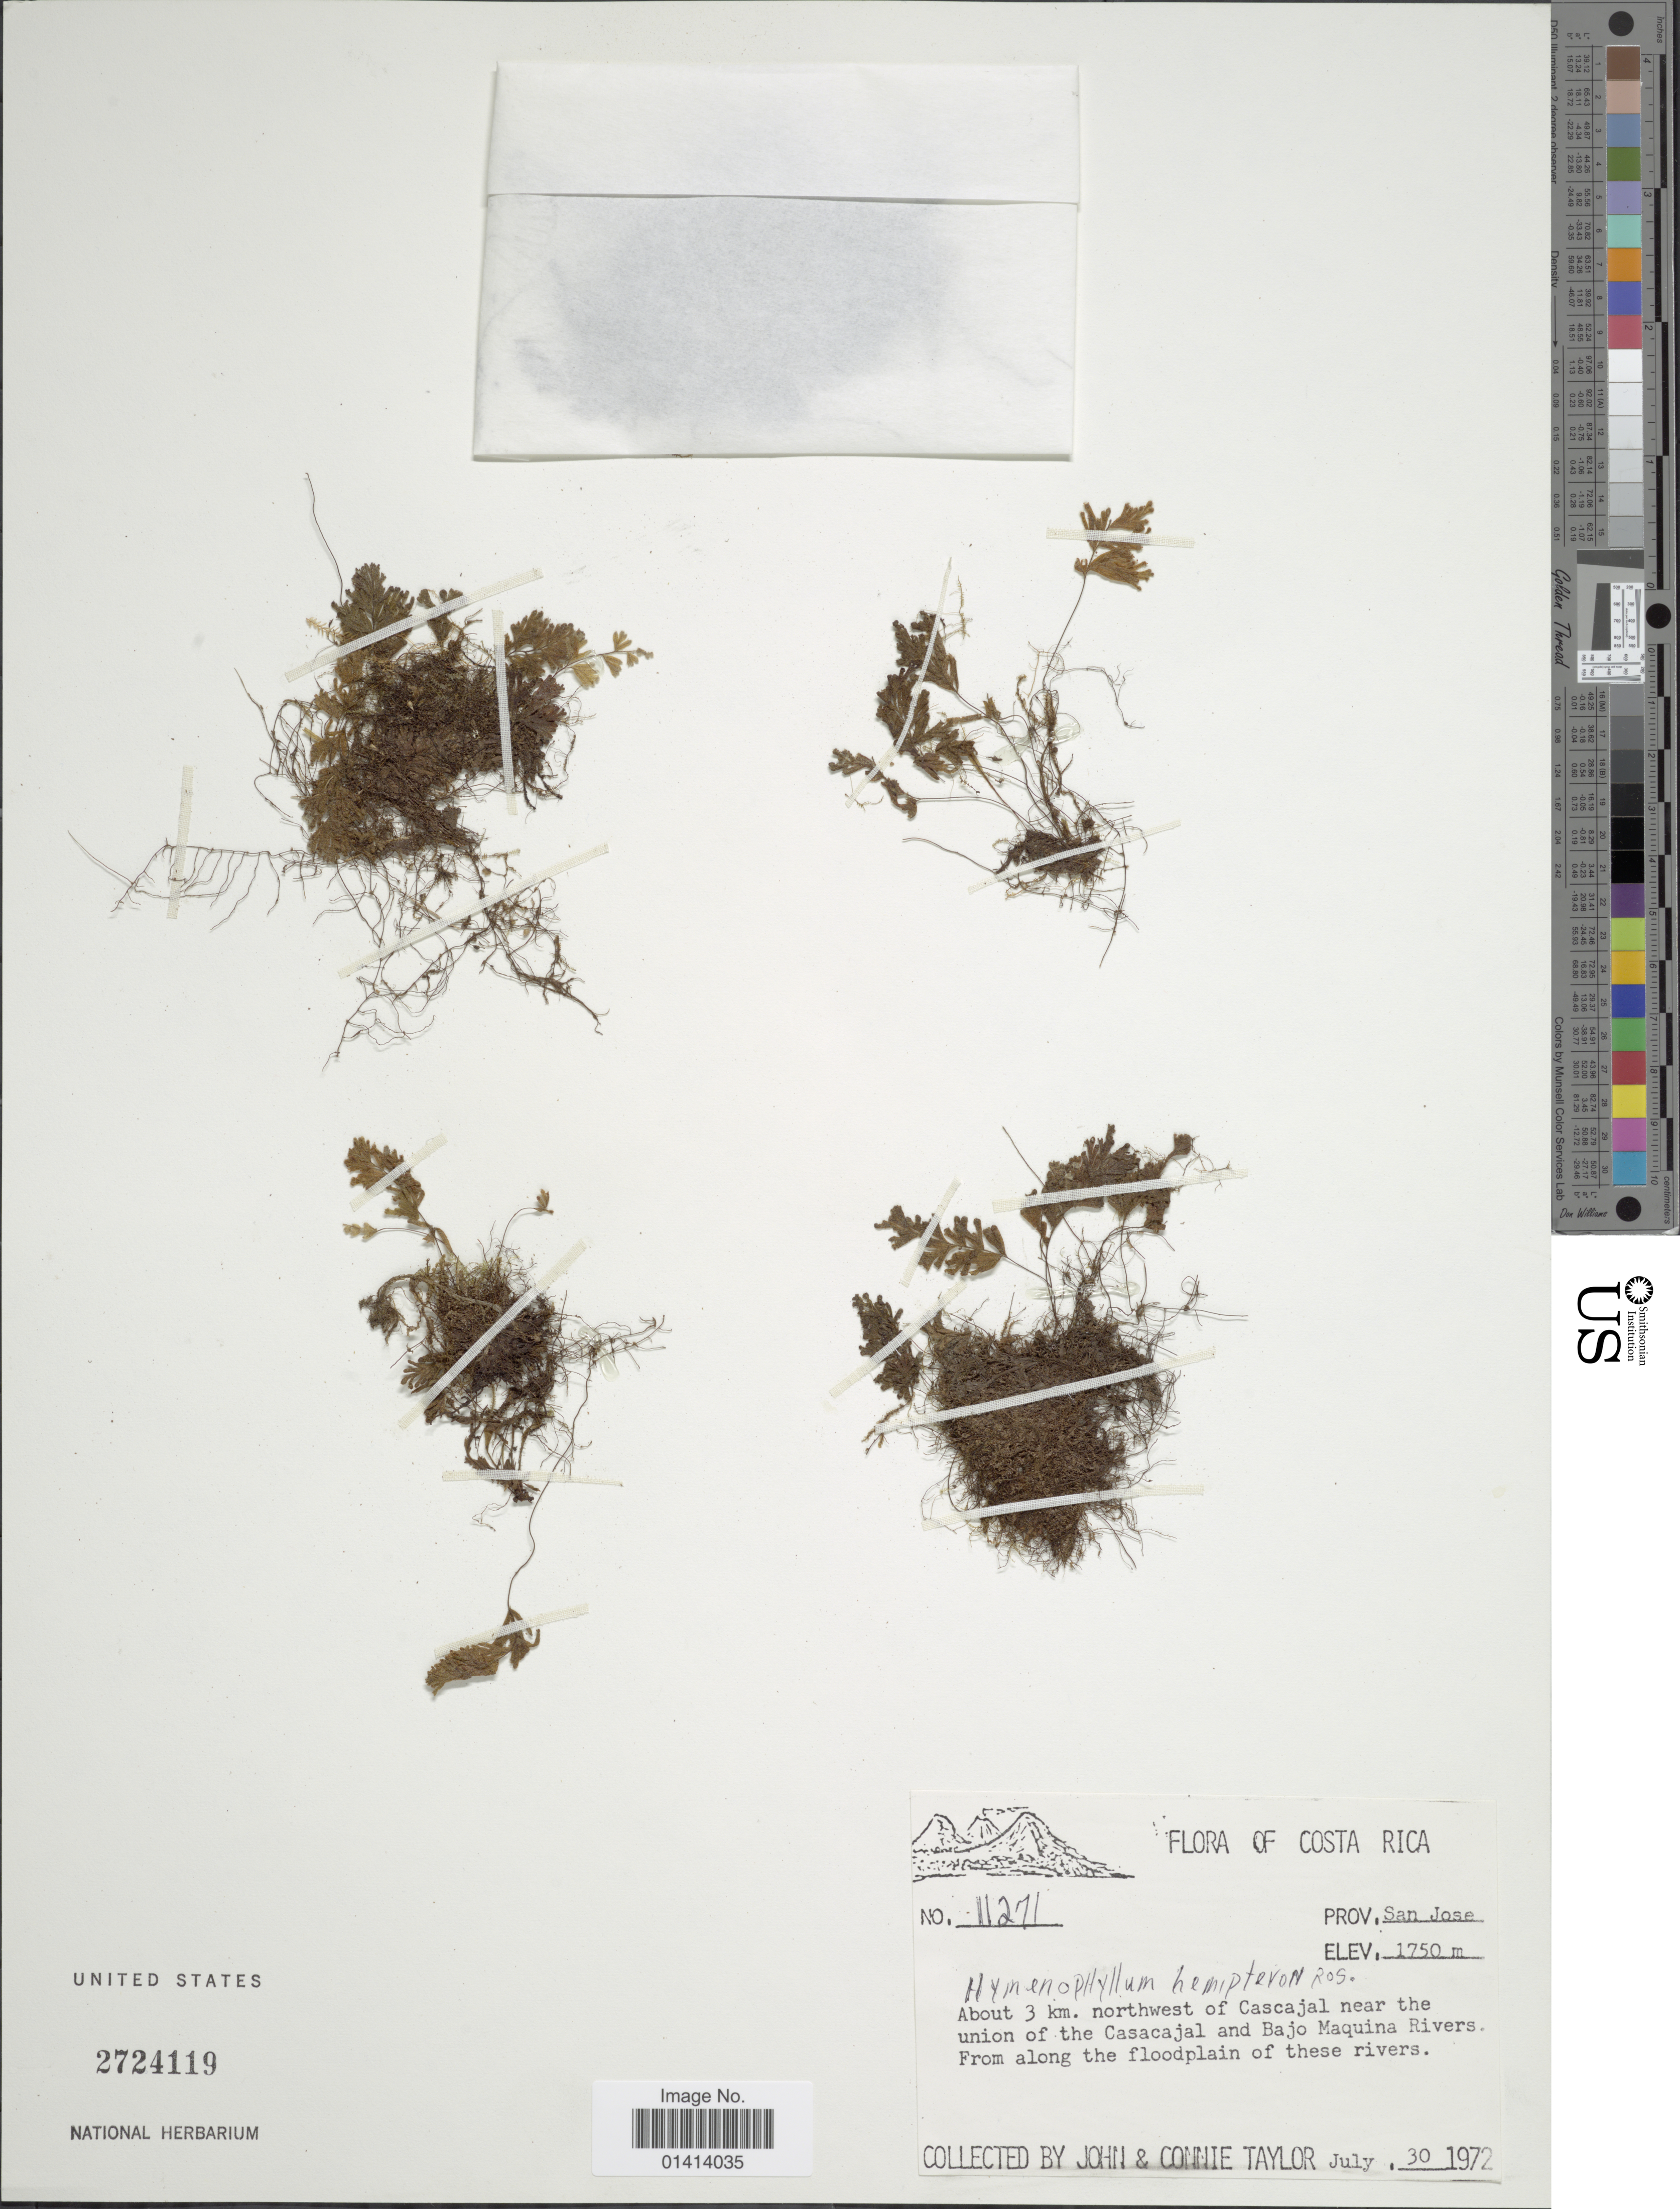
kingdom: Plantae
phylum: Tracheophyta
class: Polypodiopsida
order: Hymenophyllales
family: Hymenophyllaceae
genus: Hymenophyllum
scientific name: Hymenophyllum hemipteron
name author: Rosenst.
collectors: J. Taylor & C. Taylor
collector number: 11271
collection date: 1972-07-30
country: Costa Rica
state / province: San José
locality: About 3 km northwest of Cascajal near the union of the Cascajal and Bajo Maquina Rivers. From along the floodplain of these rivers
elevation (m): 1750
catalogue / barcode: US 2724119